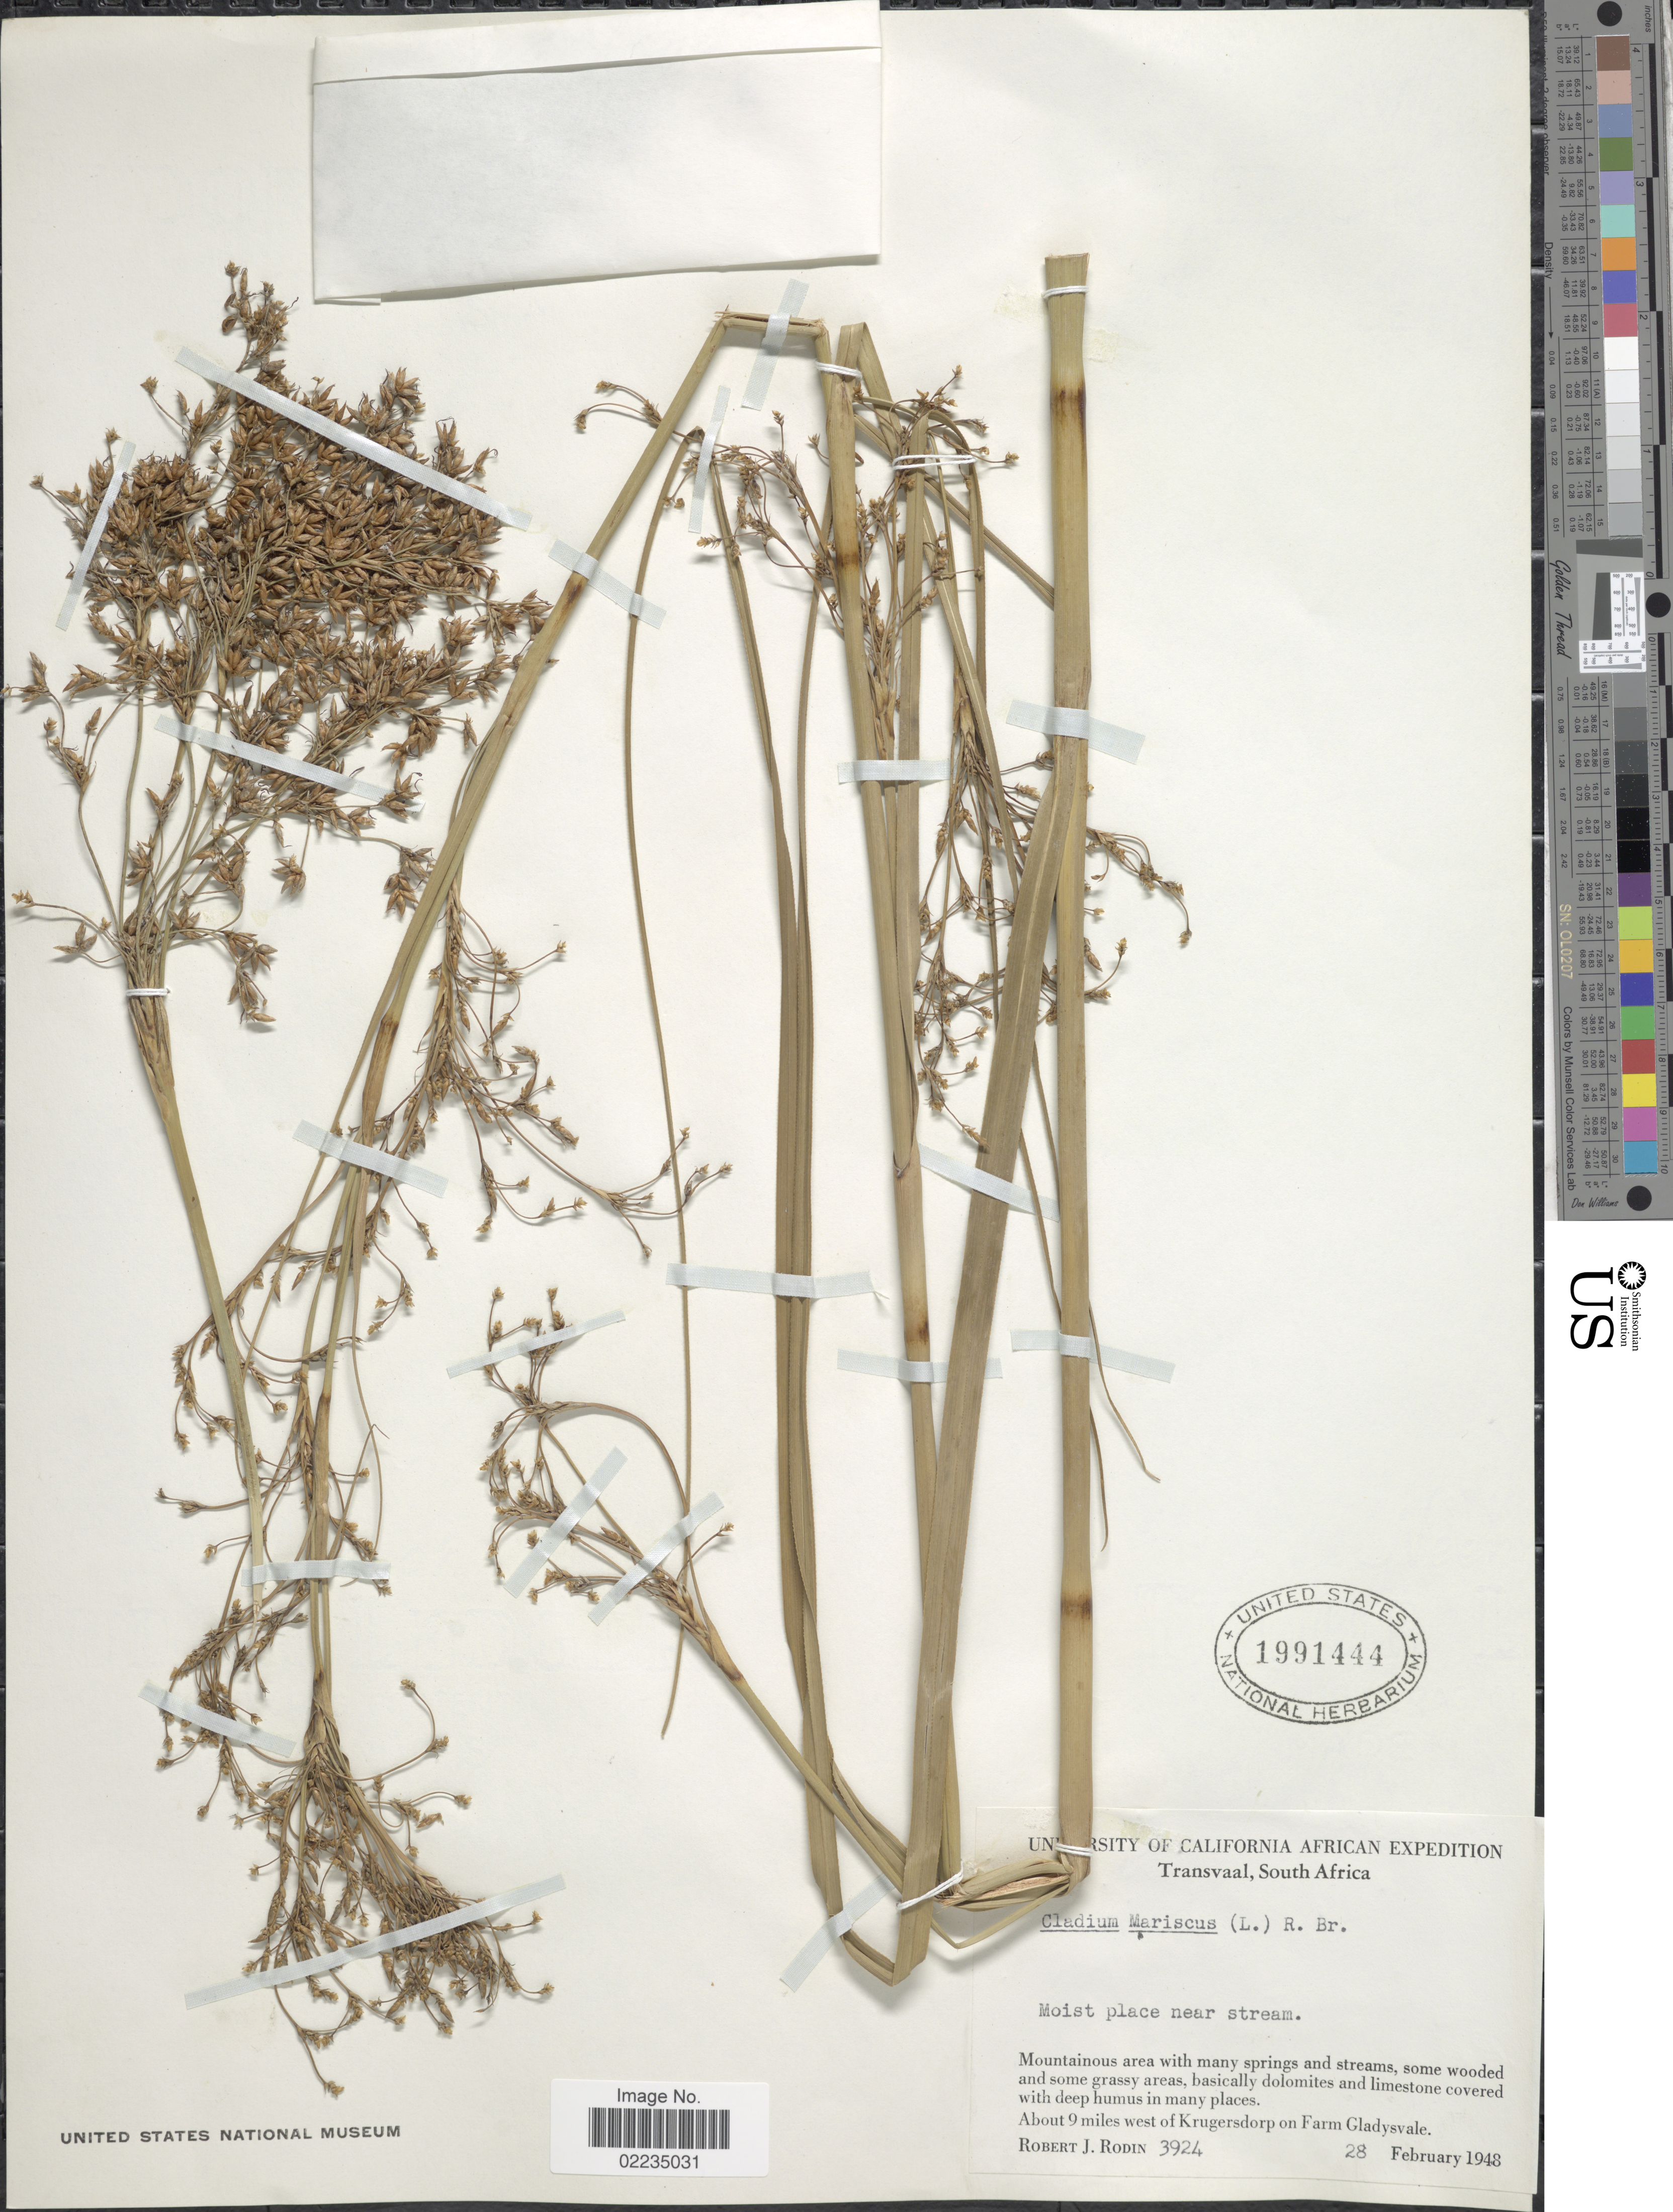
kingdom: Plantae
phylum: Tracheophyta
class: Liliopsida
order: Poales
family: Cyperaceae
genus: Cladium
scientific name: Cladium mariscus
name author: (L.) Pohl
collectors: R. J. Rodin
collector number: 3924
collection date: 1948-02-28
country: South Africa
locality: Transvaal. About 9 miles west of Krugersdorp of Farm Gladysvale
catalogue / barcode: US 1991444